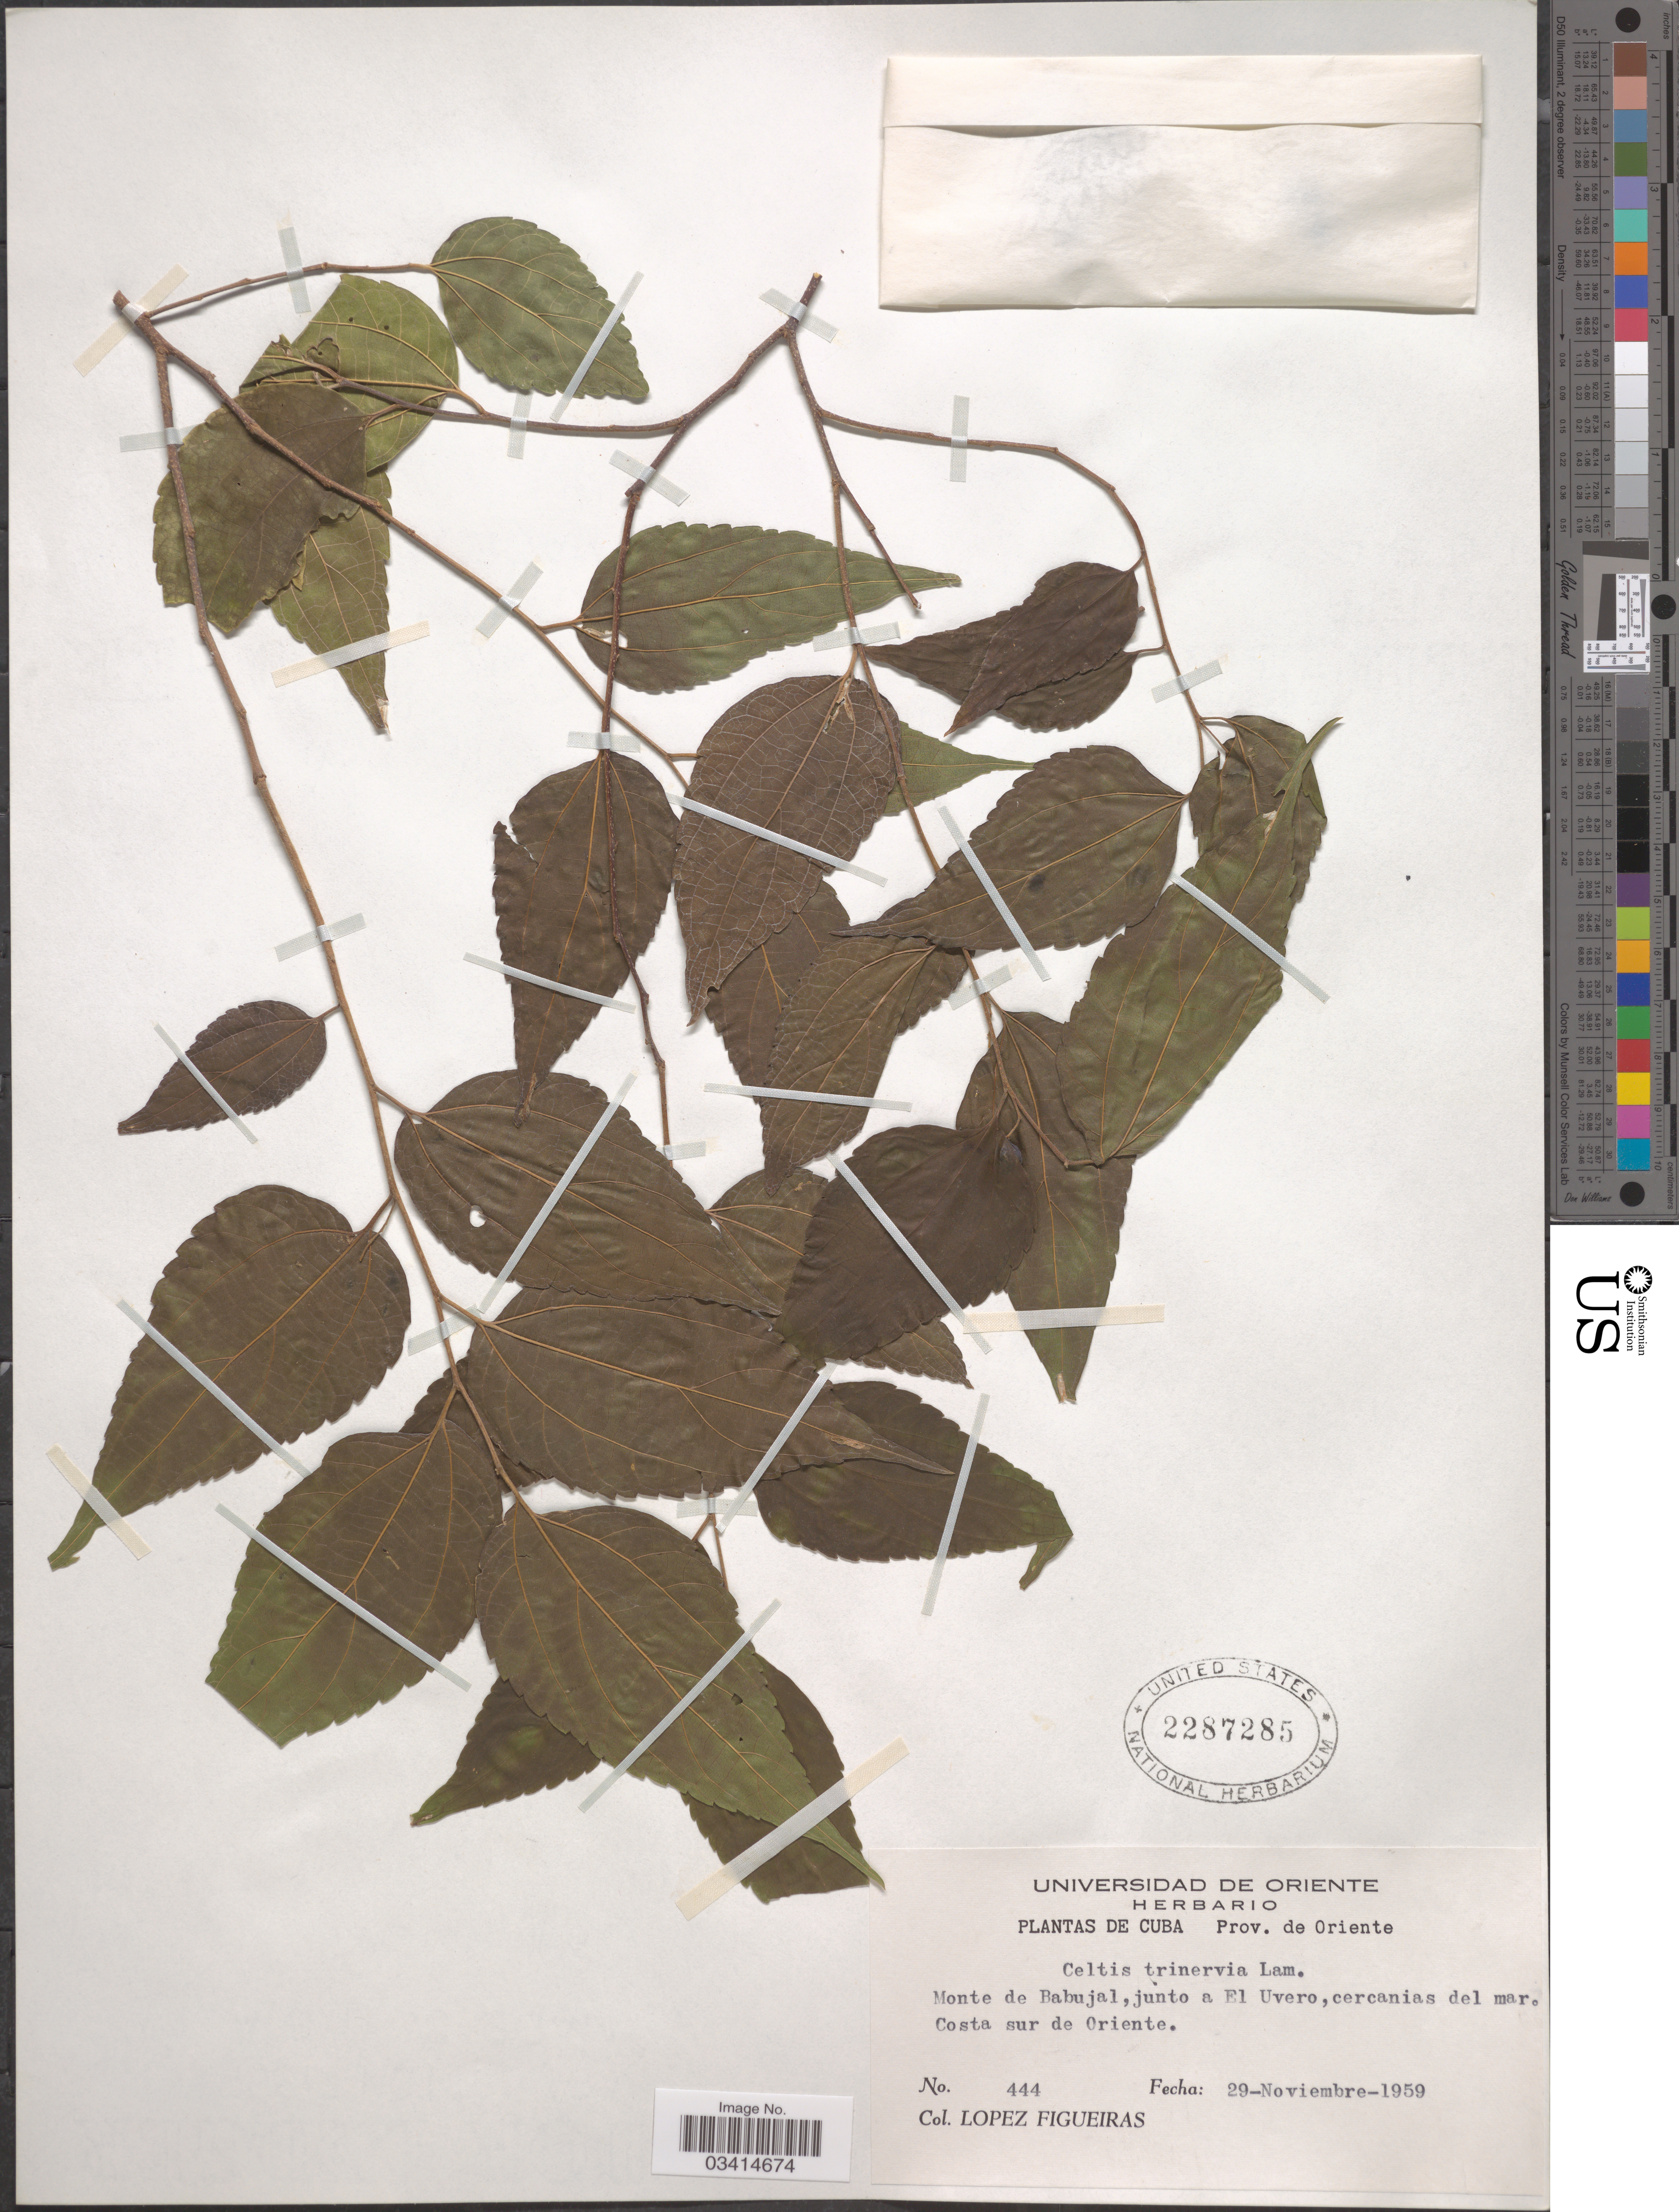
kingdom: Plantae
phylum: Tracheophyta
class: Magnoliopsida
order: Rosales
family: Cannabaceae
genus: Celtis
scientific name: Celtis trinervia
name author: Lam.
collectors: M. López Figueiras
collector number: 444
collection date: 1959-11-29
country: Cuba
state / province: Oriente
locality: Monte de Babjual, junto a El Uvero, cercanias del mar. Costa sur de Oriente.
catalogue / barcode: US 2287285